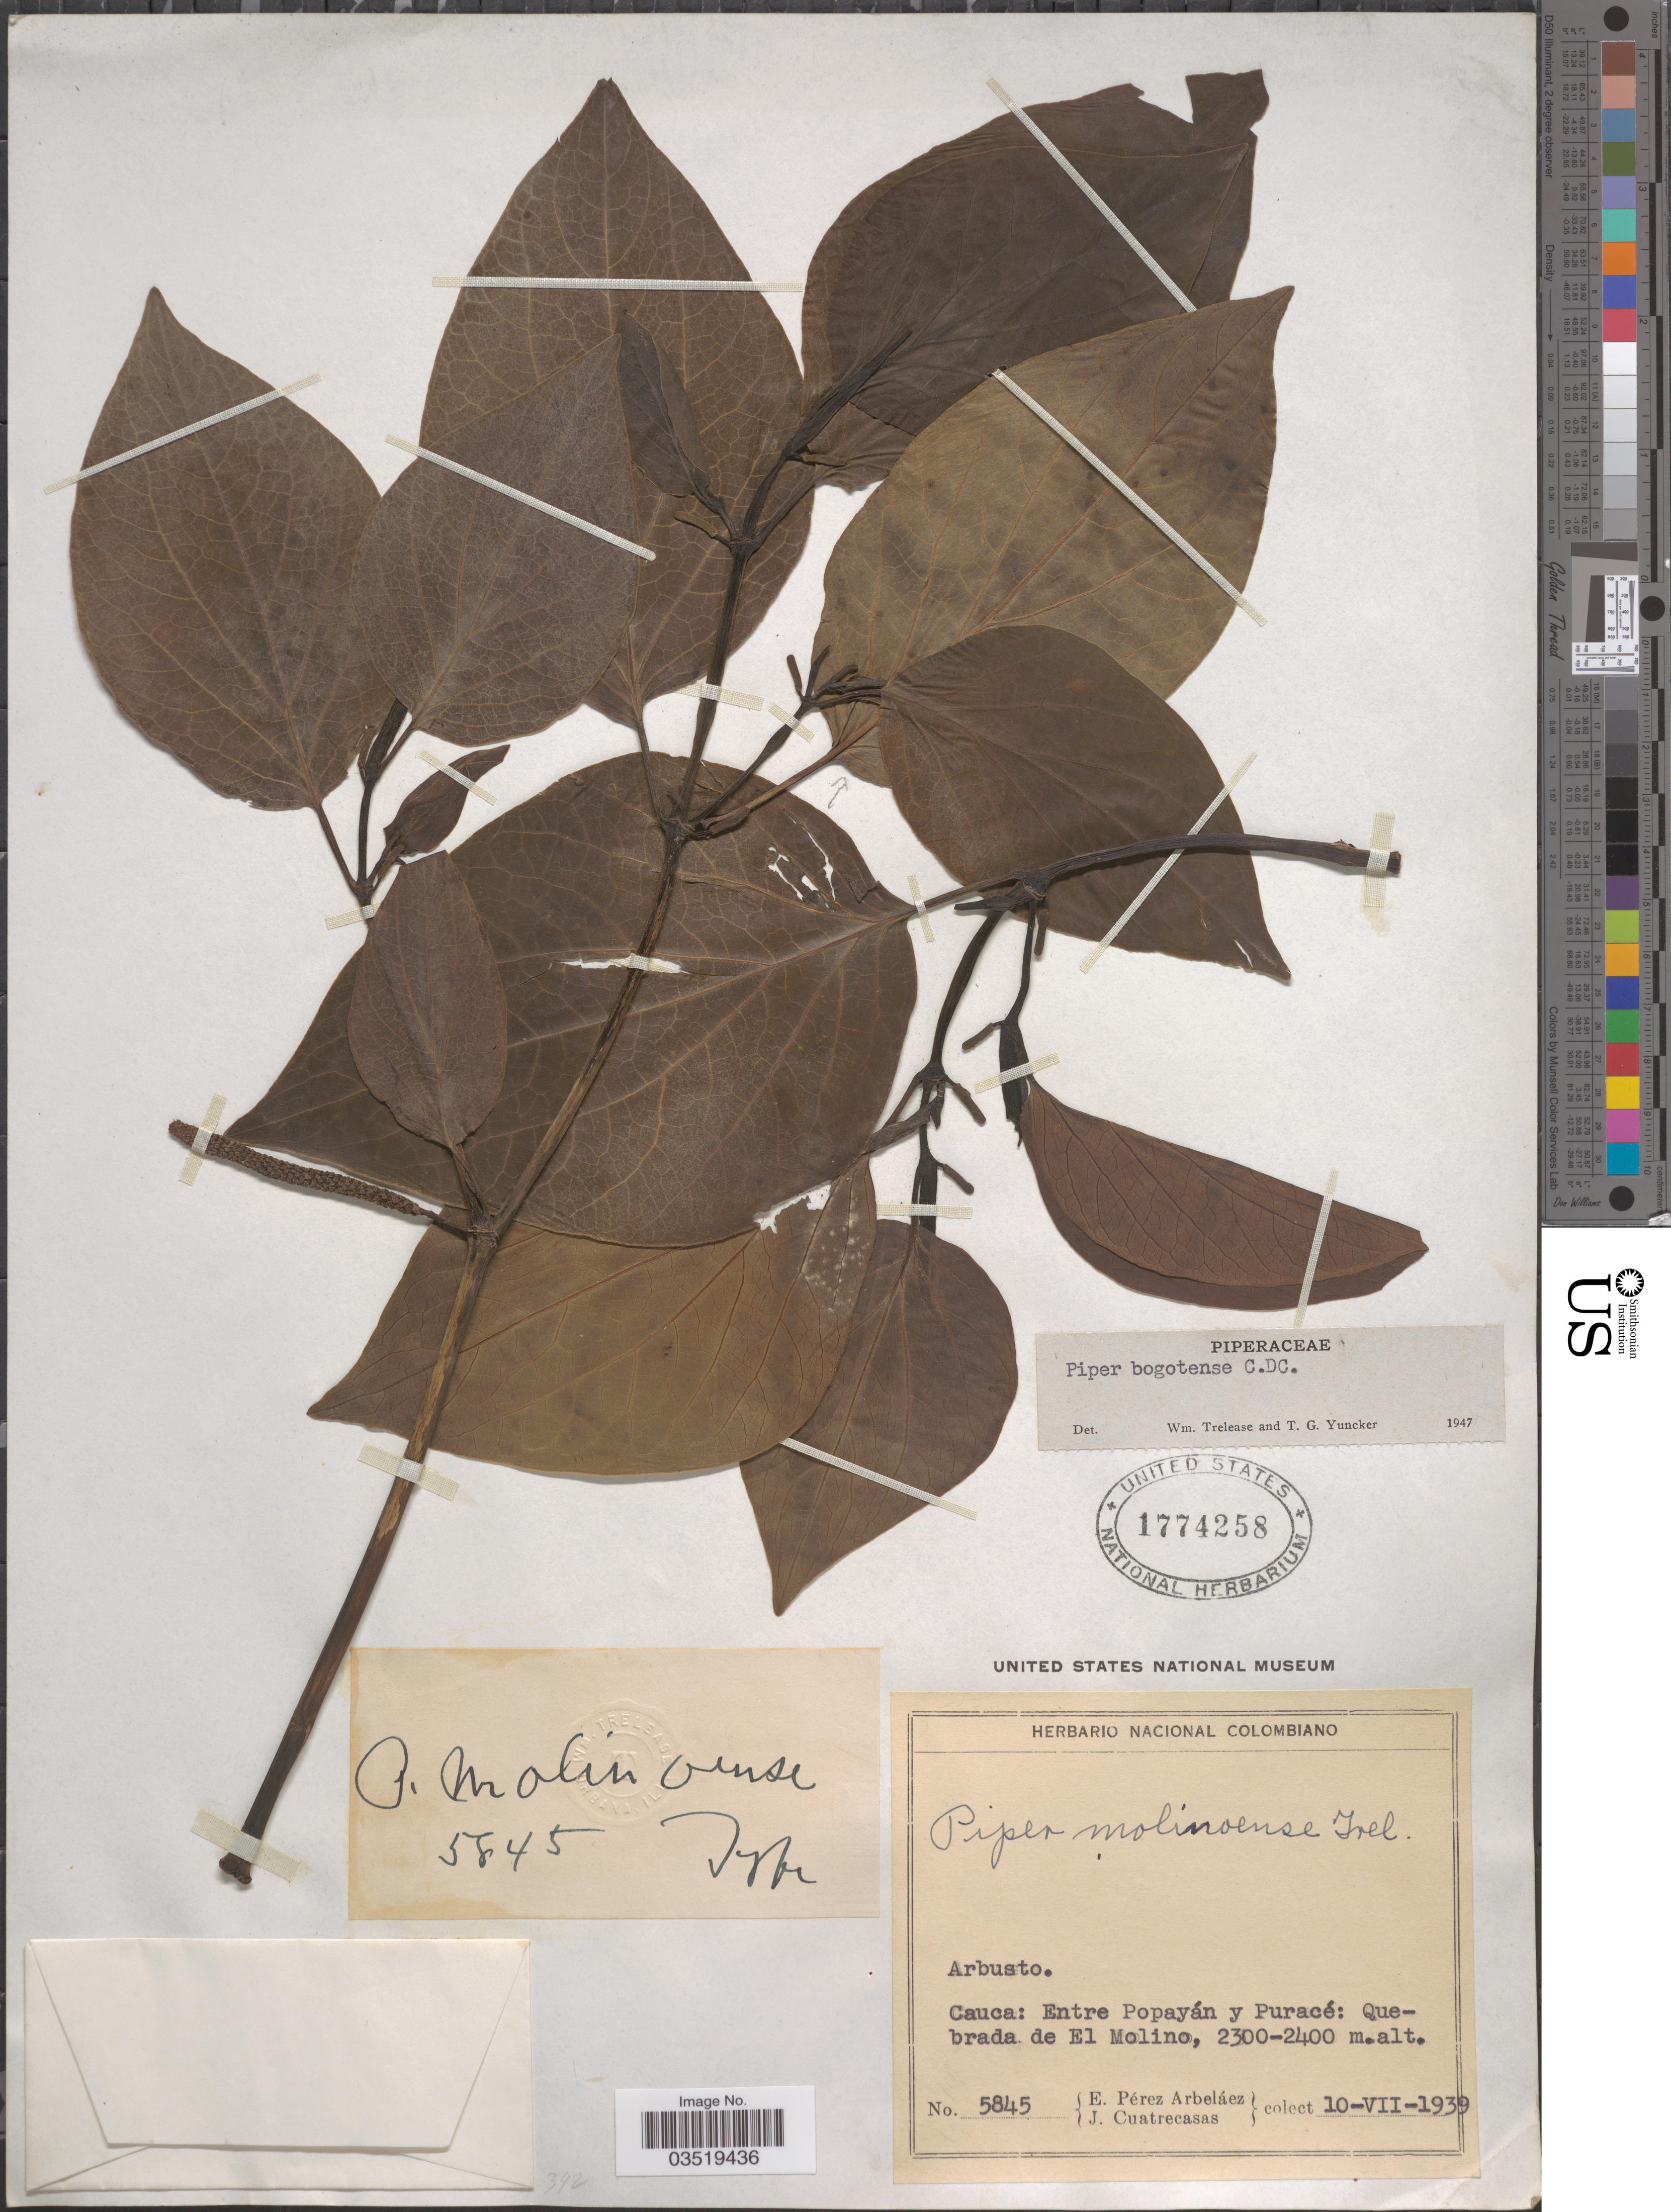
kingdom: Plantae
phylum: Tracheophyta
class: Magnoliopsida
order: Piperales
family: Piperaceae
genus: Piper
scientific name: Piper bogotense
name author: C. DC.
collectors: E. Pérez Arbeláez & J. Cuatrecasas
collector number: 5845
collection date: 1939-07-10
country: Colombia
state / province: Cauca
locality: Entre Popayán y Puracé: Quebrada de El Molino.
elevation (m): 2300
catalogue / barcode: US 1774258